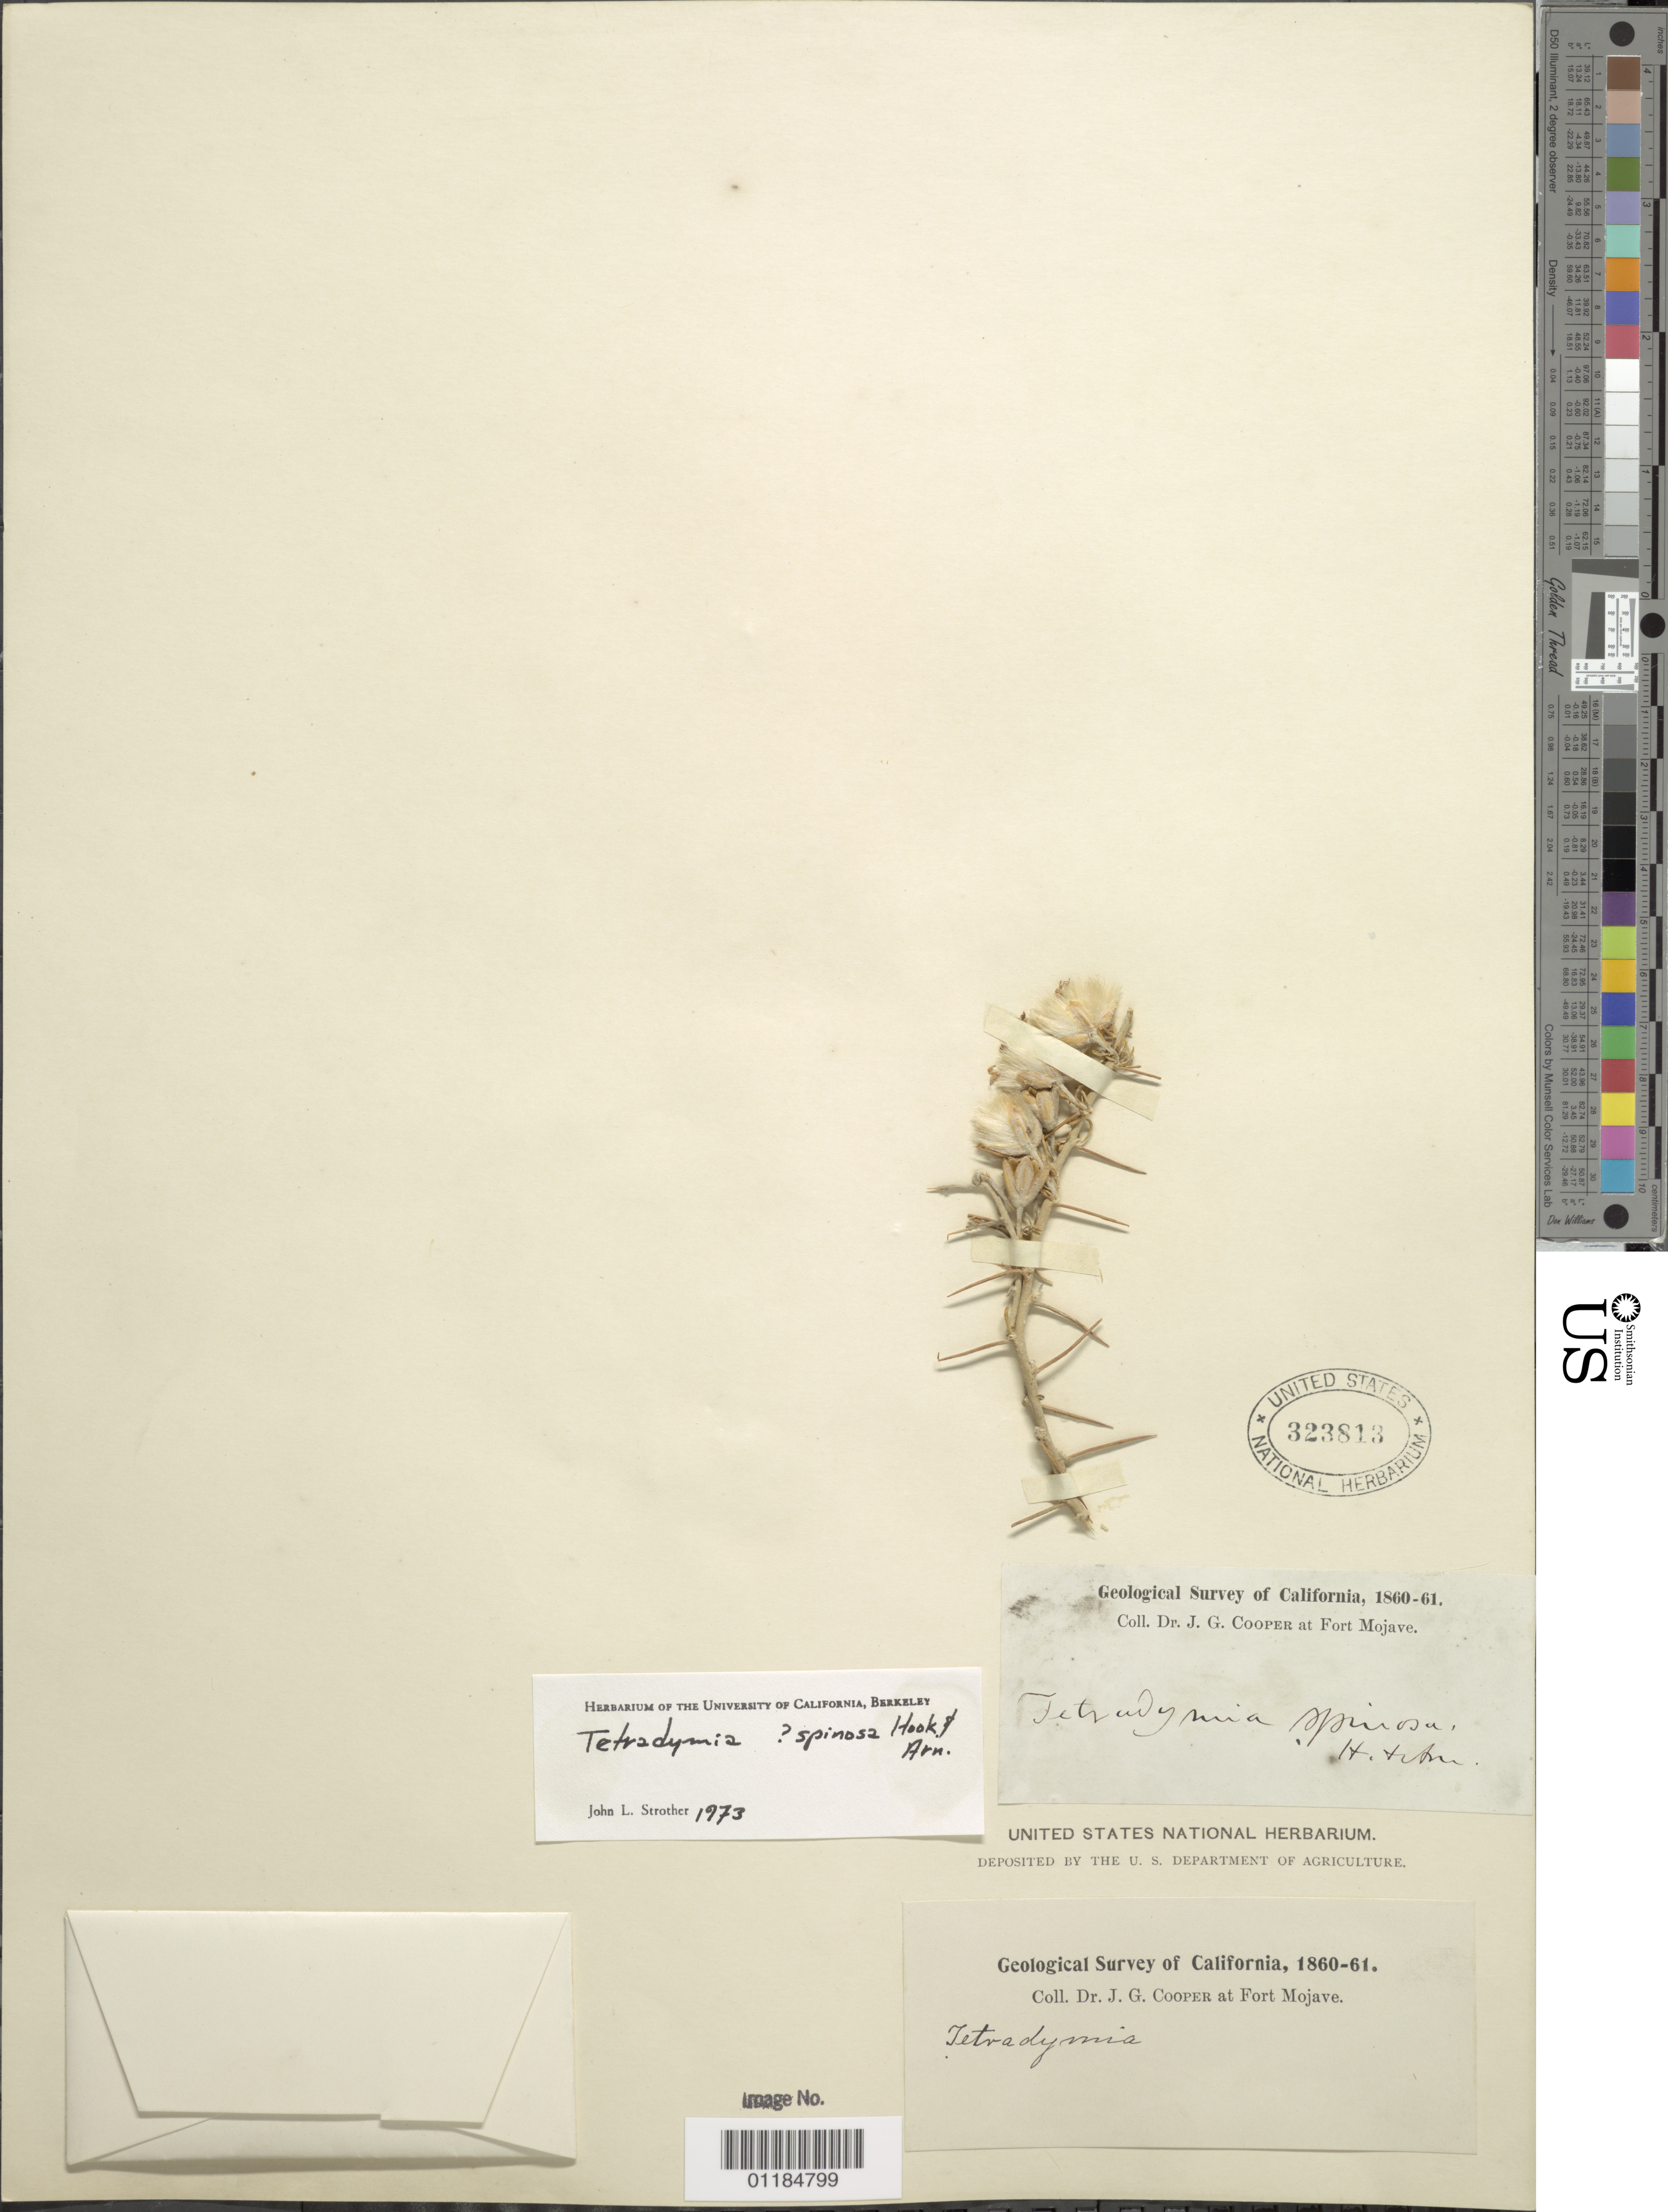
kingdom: Plantae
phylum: Tracheophyta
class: Magnoliopsida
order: Asterales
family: Asteraceae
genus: Tetradymia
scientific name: Tetradymia spinosa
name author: Hook. & Arn.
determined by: Strother, J. L., (UC), University of California Berkeley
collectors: J. G. Cooper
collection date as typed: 1860 to 1861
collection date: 1860/1861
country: United States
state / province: California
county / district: San Bernardino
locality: Fort Mojave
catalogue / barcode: US 323813